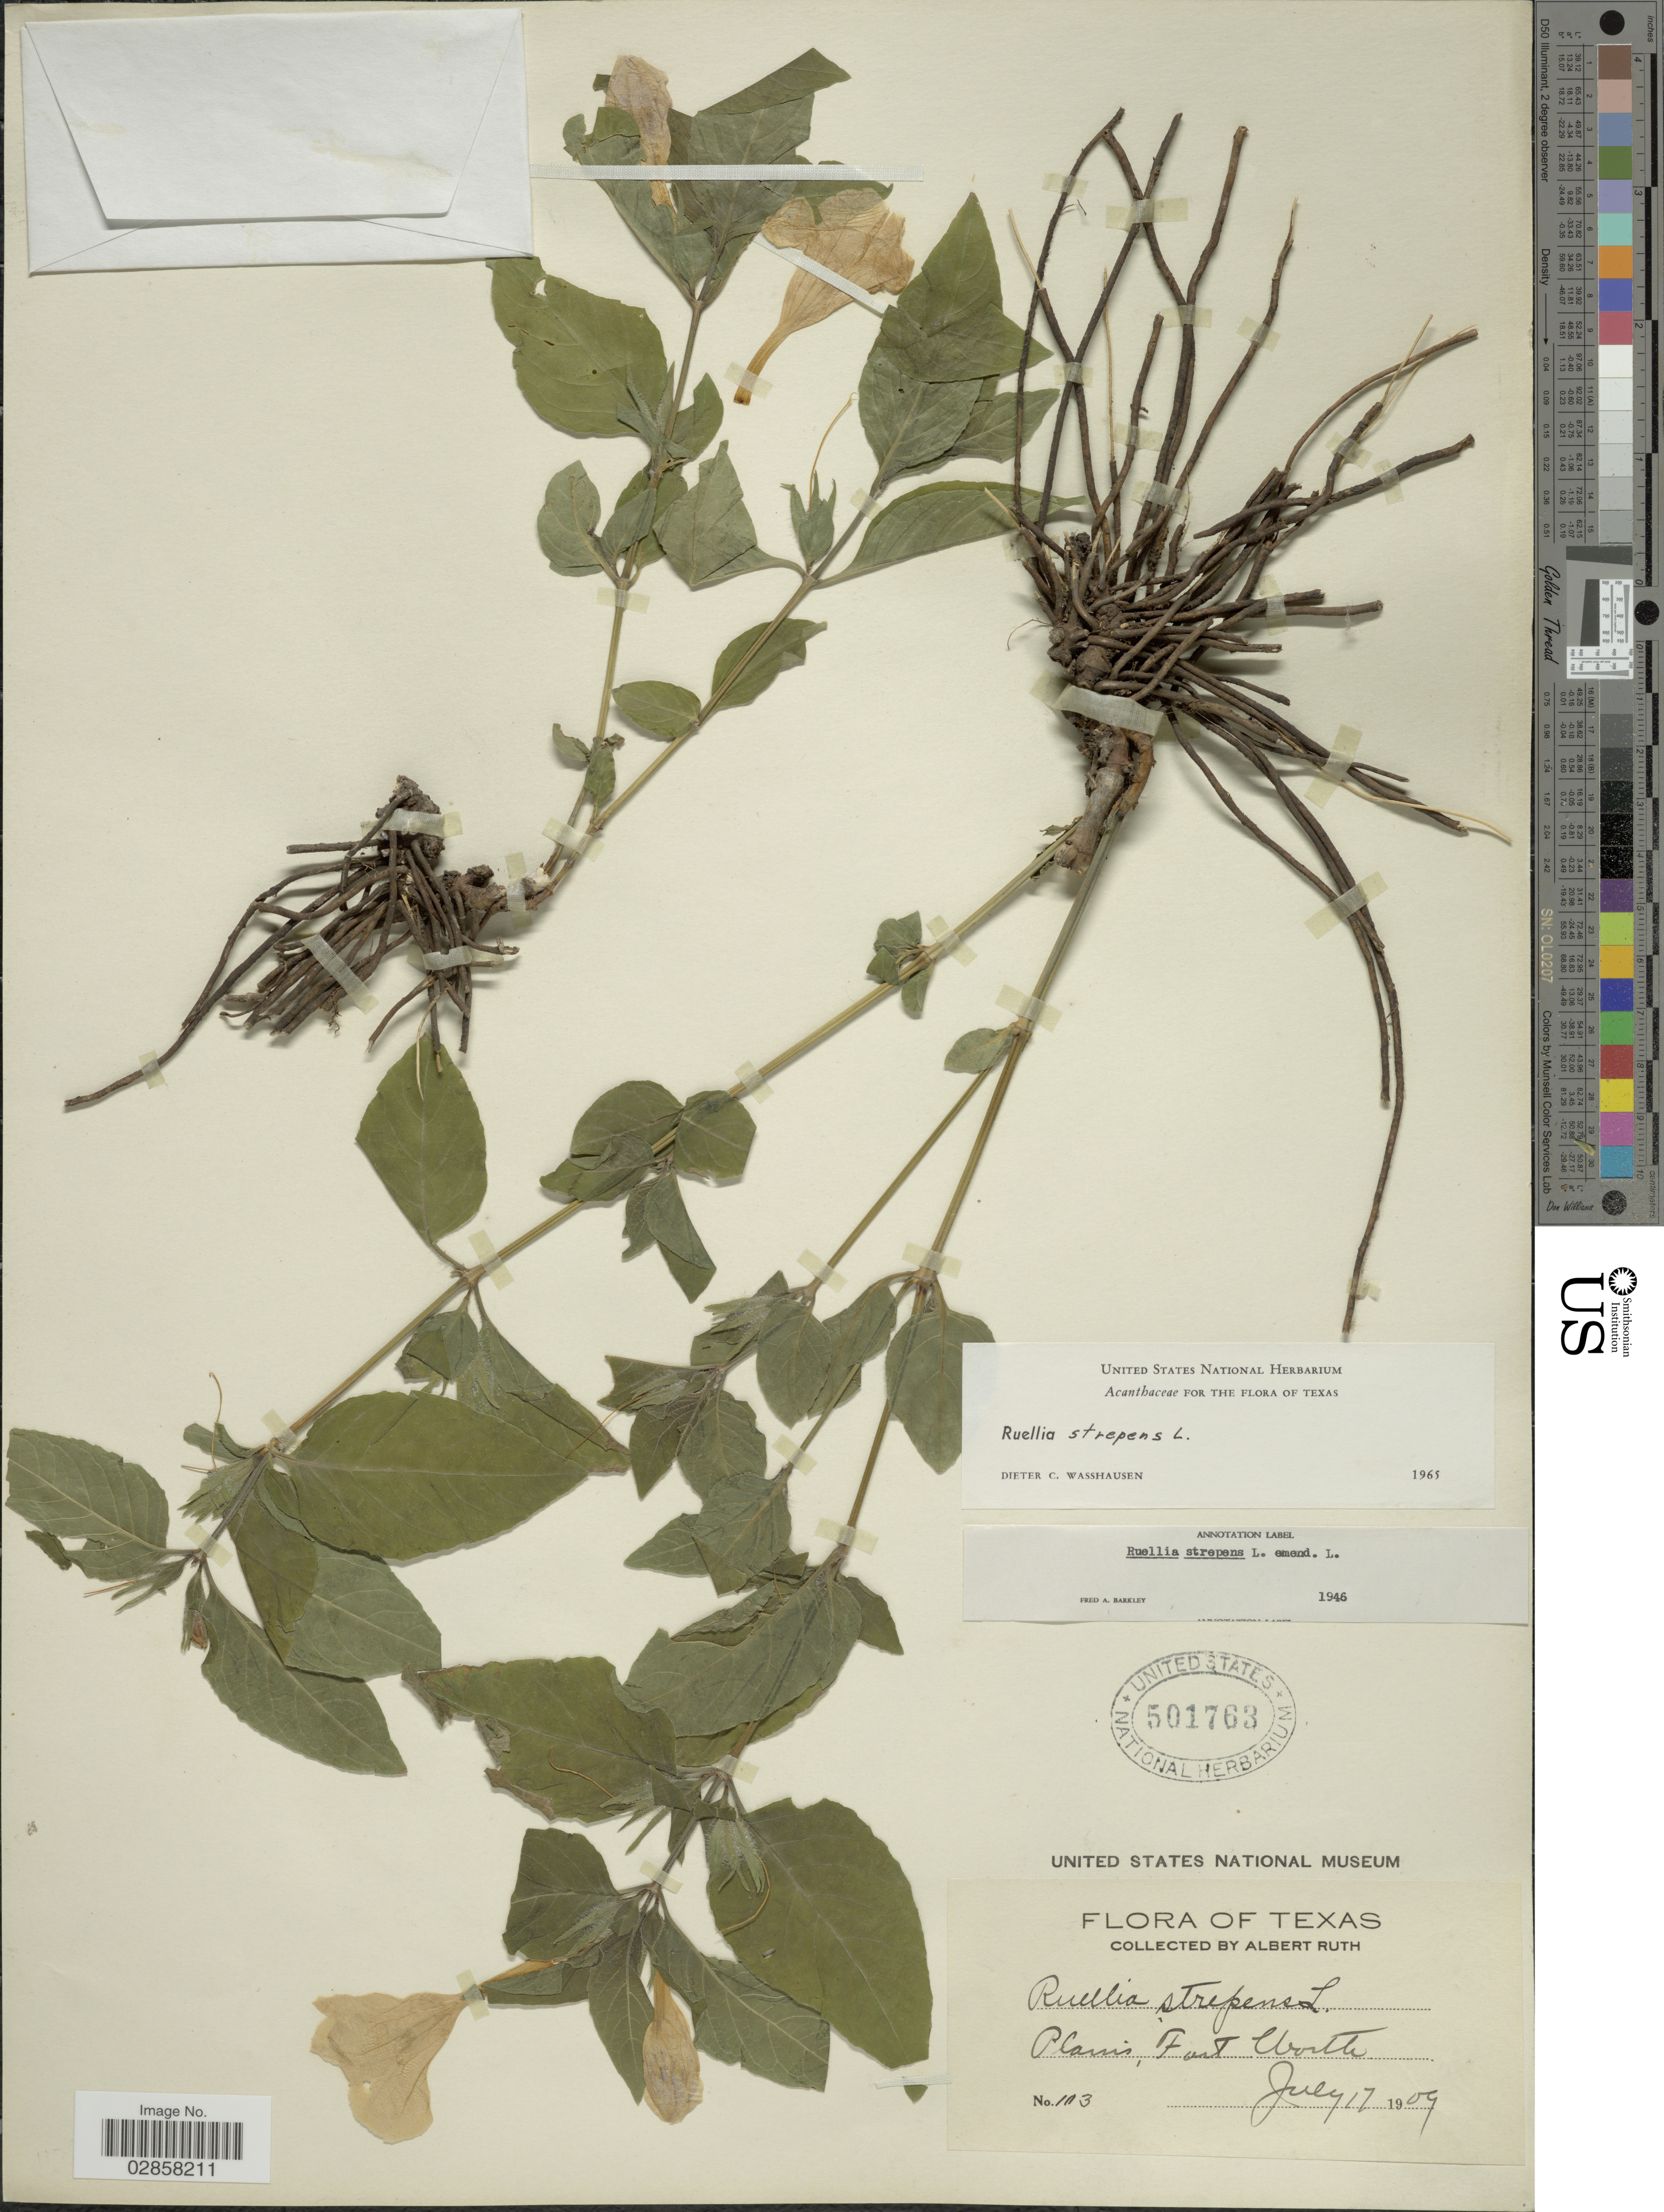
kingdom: Plantae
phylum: Tracheophyta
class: Magnoliopsida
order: Lamiales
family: Acanthaceae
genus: Ruellia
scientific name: Ruellia strepens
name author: L.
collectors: A. Ruth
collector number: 1113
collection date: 1909-07-17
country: United States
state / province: Texas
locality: Plains, Fort Worth.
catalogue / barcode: US 501763